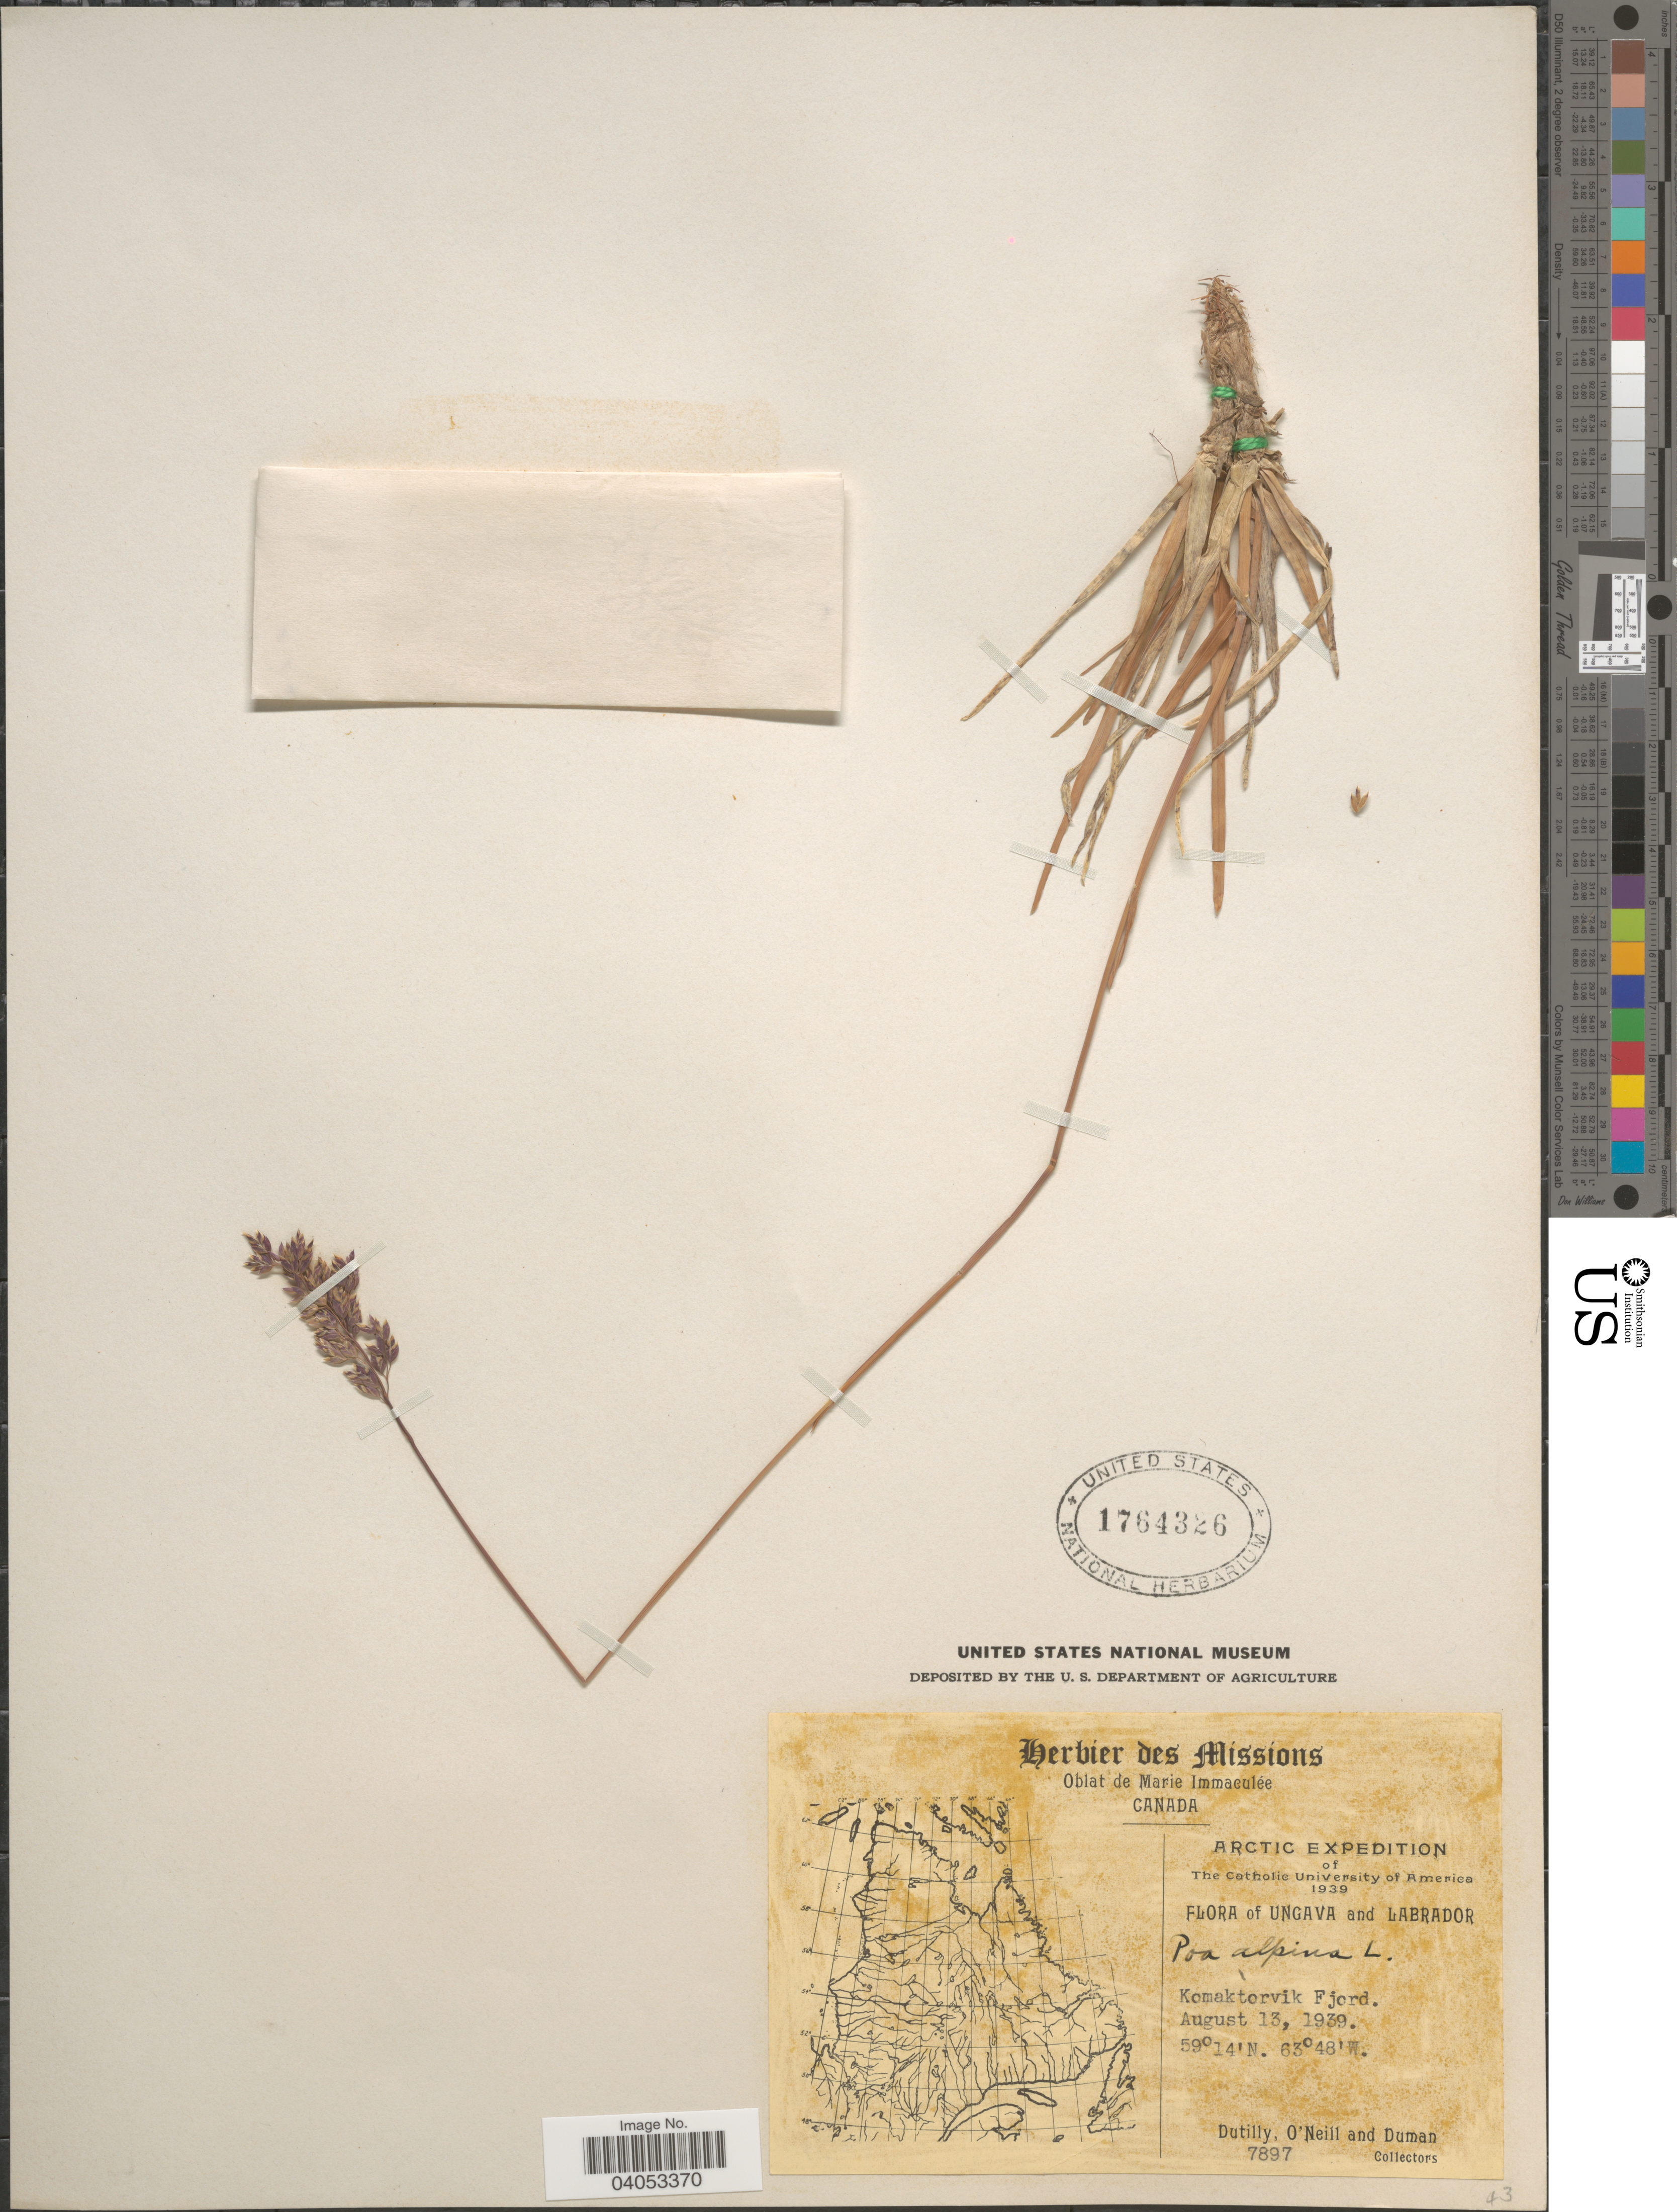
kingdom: Plantae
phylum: Tracheophyta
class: Liliopsida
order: Poales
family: Poaceae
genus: Poa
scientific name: Poa alpina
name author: L.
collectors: -. Dutilly, O' Neill & -. Duman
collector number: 7897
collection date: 1939-08-13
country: Canada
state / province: Newfoundland and Labrador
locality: Ungava and Labrador. Komaktorvik Fjord.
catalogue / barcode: US 1764326